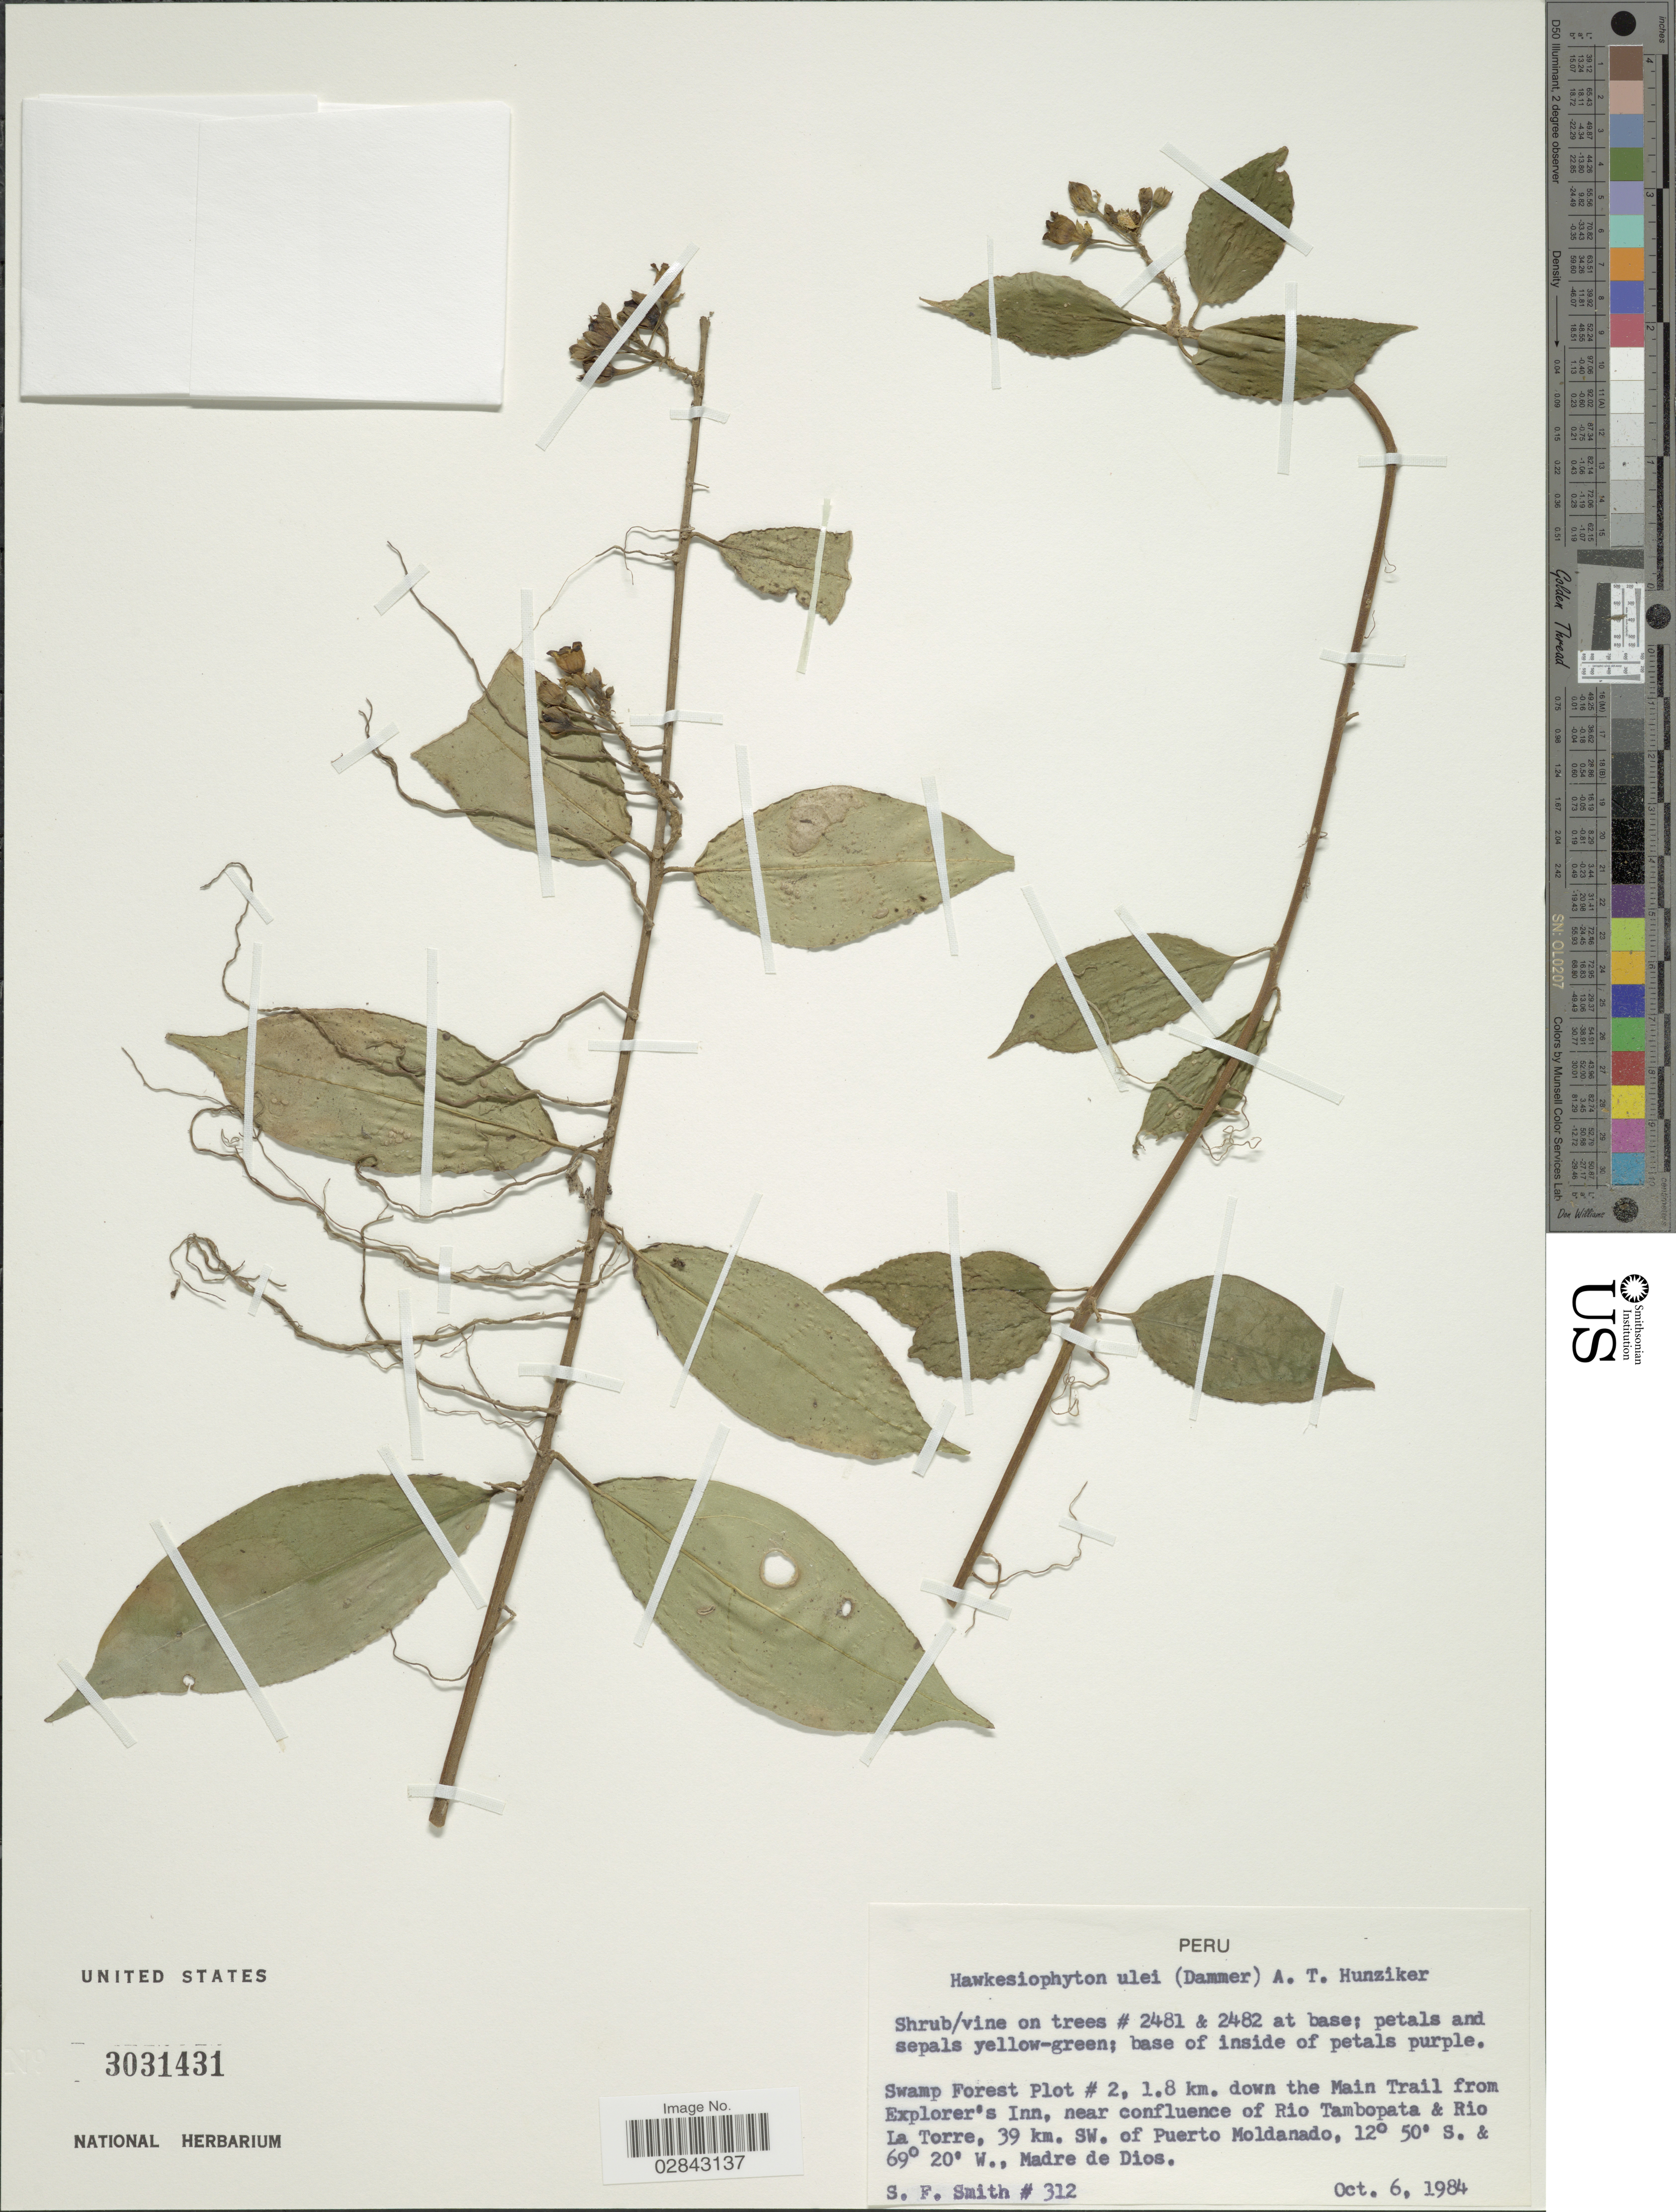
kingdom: Plantae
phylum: Tracheophyta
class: Magnoliopsida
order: Solanales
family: Solanaceae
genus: Hawkesiophyton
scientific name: Hawkesiophyton ulei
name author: (Dammer) Hunz.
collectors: S.F. Smith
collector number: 312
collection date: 1984-10-06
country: Peru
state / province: Madre de Dios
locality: Swamp Forest Plot # 2, 1.8 km. down the Main Trail from Explorer's Inn, near confluence of Rio Tambopata & Rio La Torre, 39 km. SW. of Puerto Moldanado.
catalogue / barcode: US 3031431